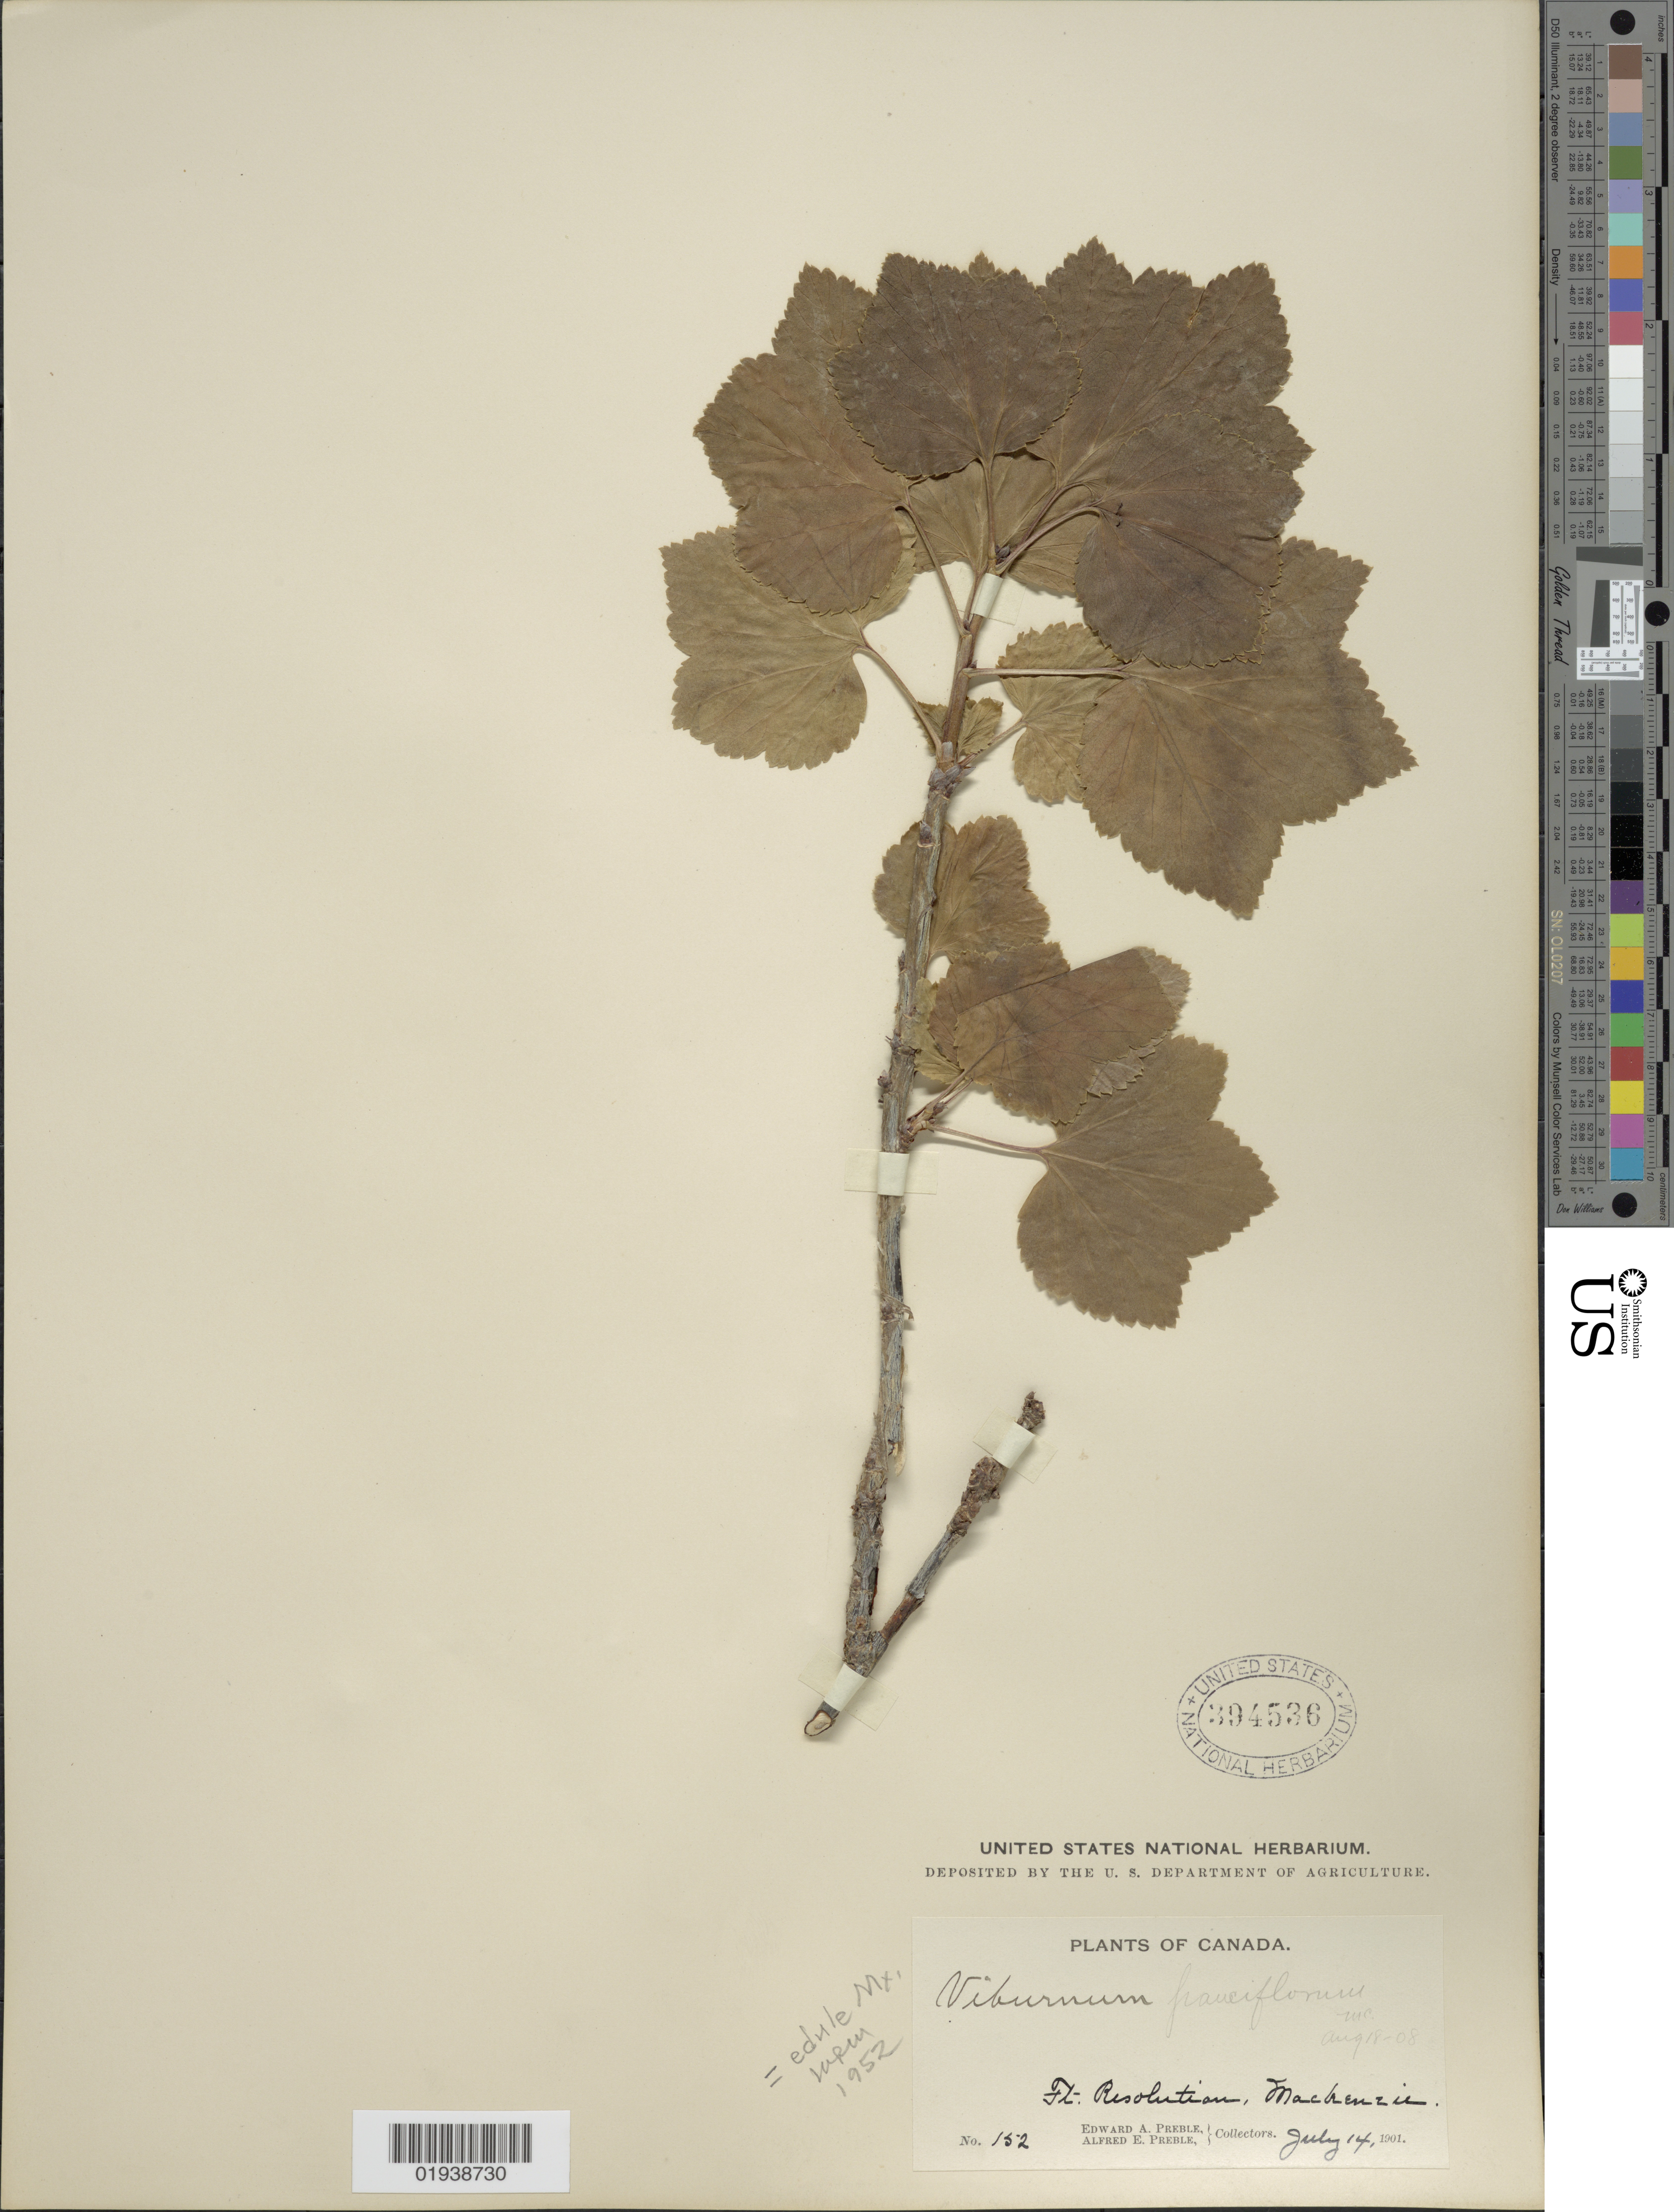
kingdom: Plantae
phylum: Tracheophyta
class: Magnoliopsida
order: Dipsacales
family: Viburnaceae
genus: Viburnum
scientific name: Viburnum edule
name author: (Michx.) Raf.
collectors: E. Preble & A. Preble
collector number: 152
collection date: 1901-07-14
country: Canada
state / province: Northwest Territories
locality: Ft. Resolution, Mackenzie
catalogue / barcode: US 394536